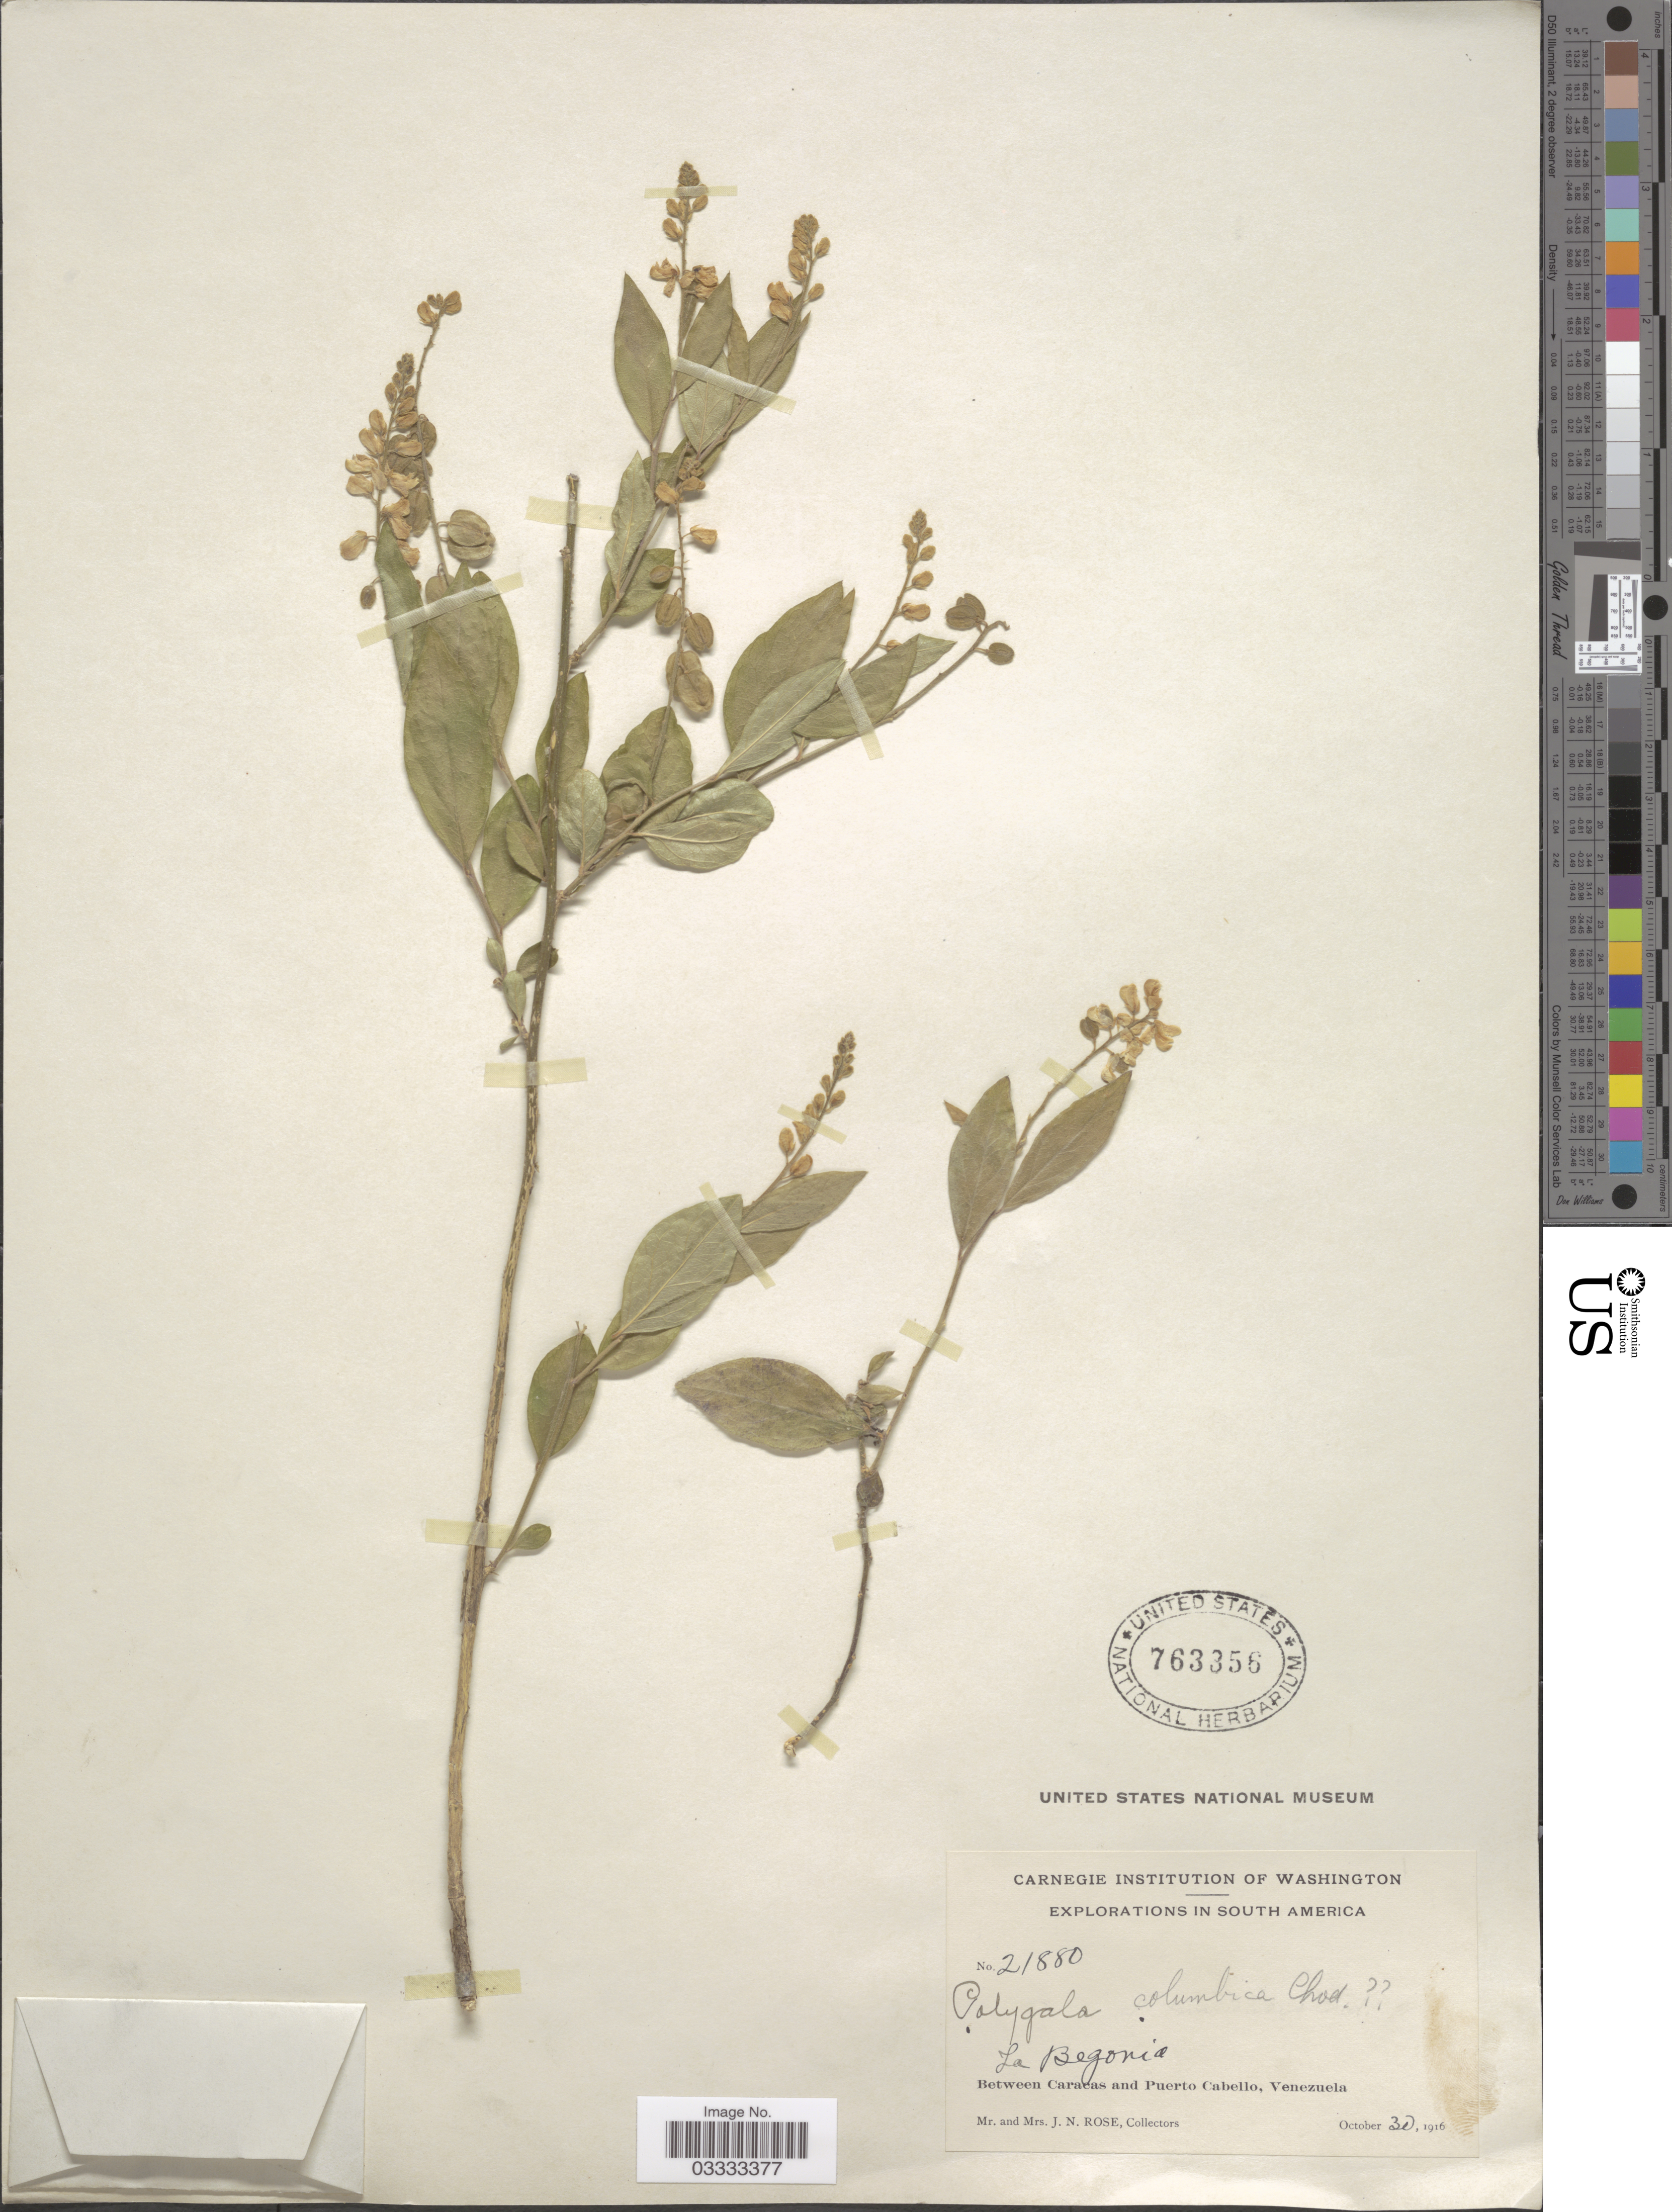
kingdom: Plantae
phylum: Tracheophyta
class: Magnoliopsida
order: Fabales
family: Polygalaceae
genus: Hebecarpa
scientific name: Hebecarpa caracasana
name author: (Kunth) J.R. Abbott & J.F.B. Pastore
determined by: Strong, Mark T., (BOT), Smithsonian Institution - National Museum of Natural History (UNITED STATES)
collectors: J. N. Rose & L. B. Rose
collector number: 21880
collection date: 1916-10-30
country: Venezuela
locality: Le Begonia. Between Caracas and Puerto Cabello.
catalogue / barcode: US 763356